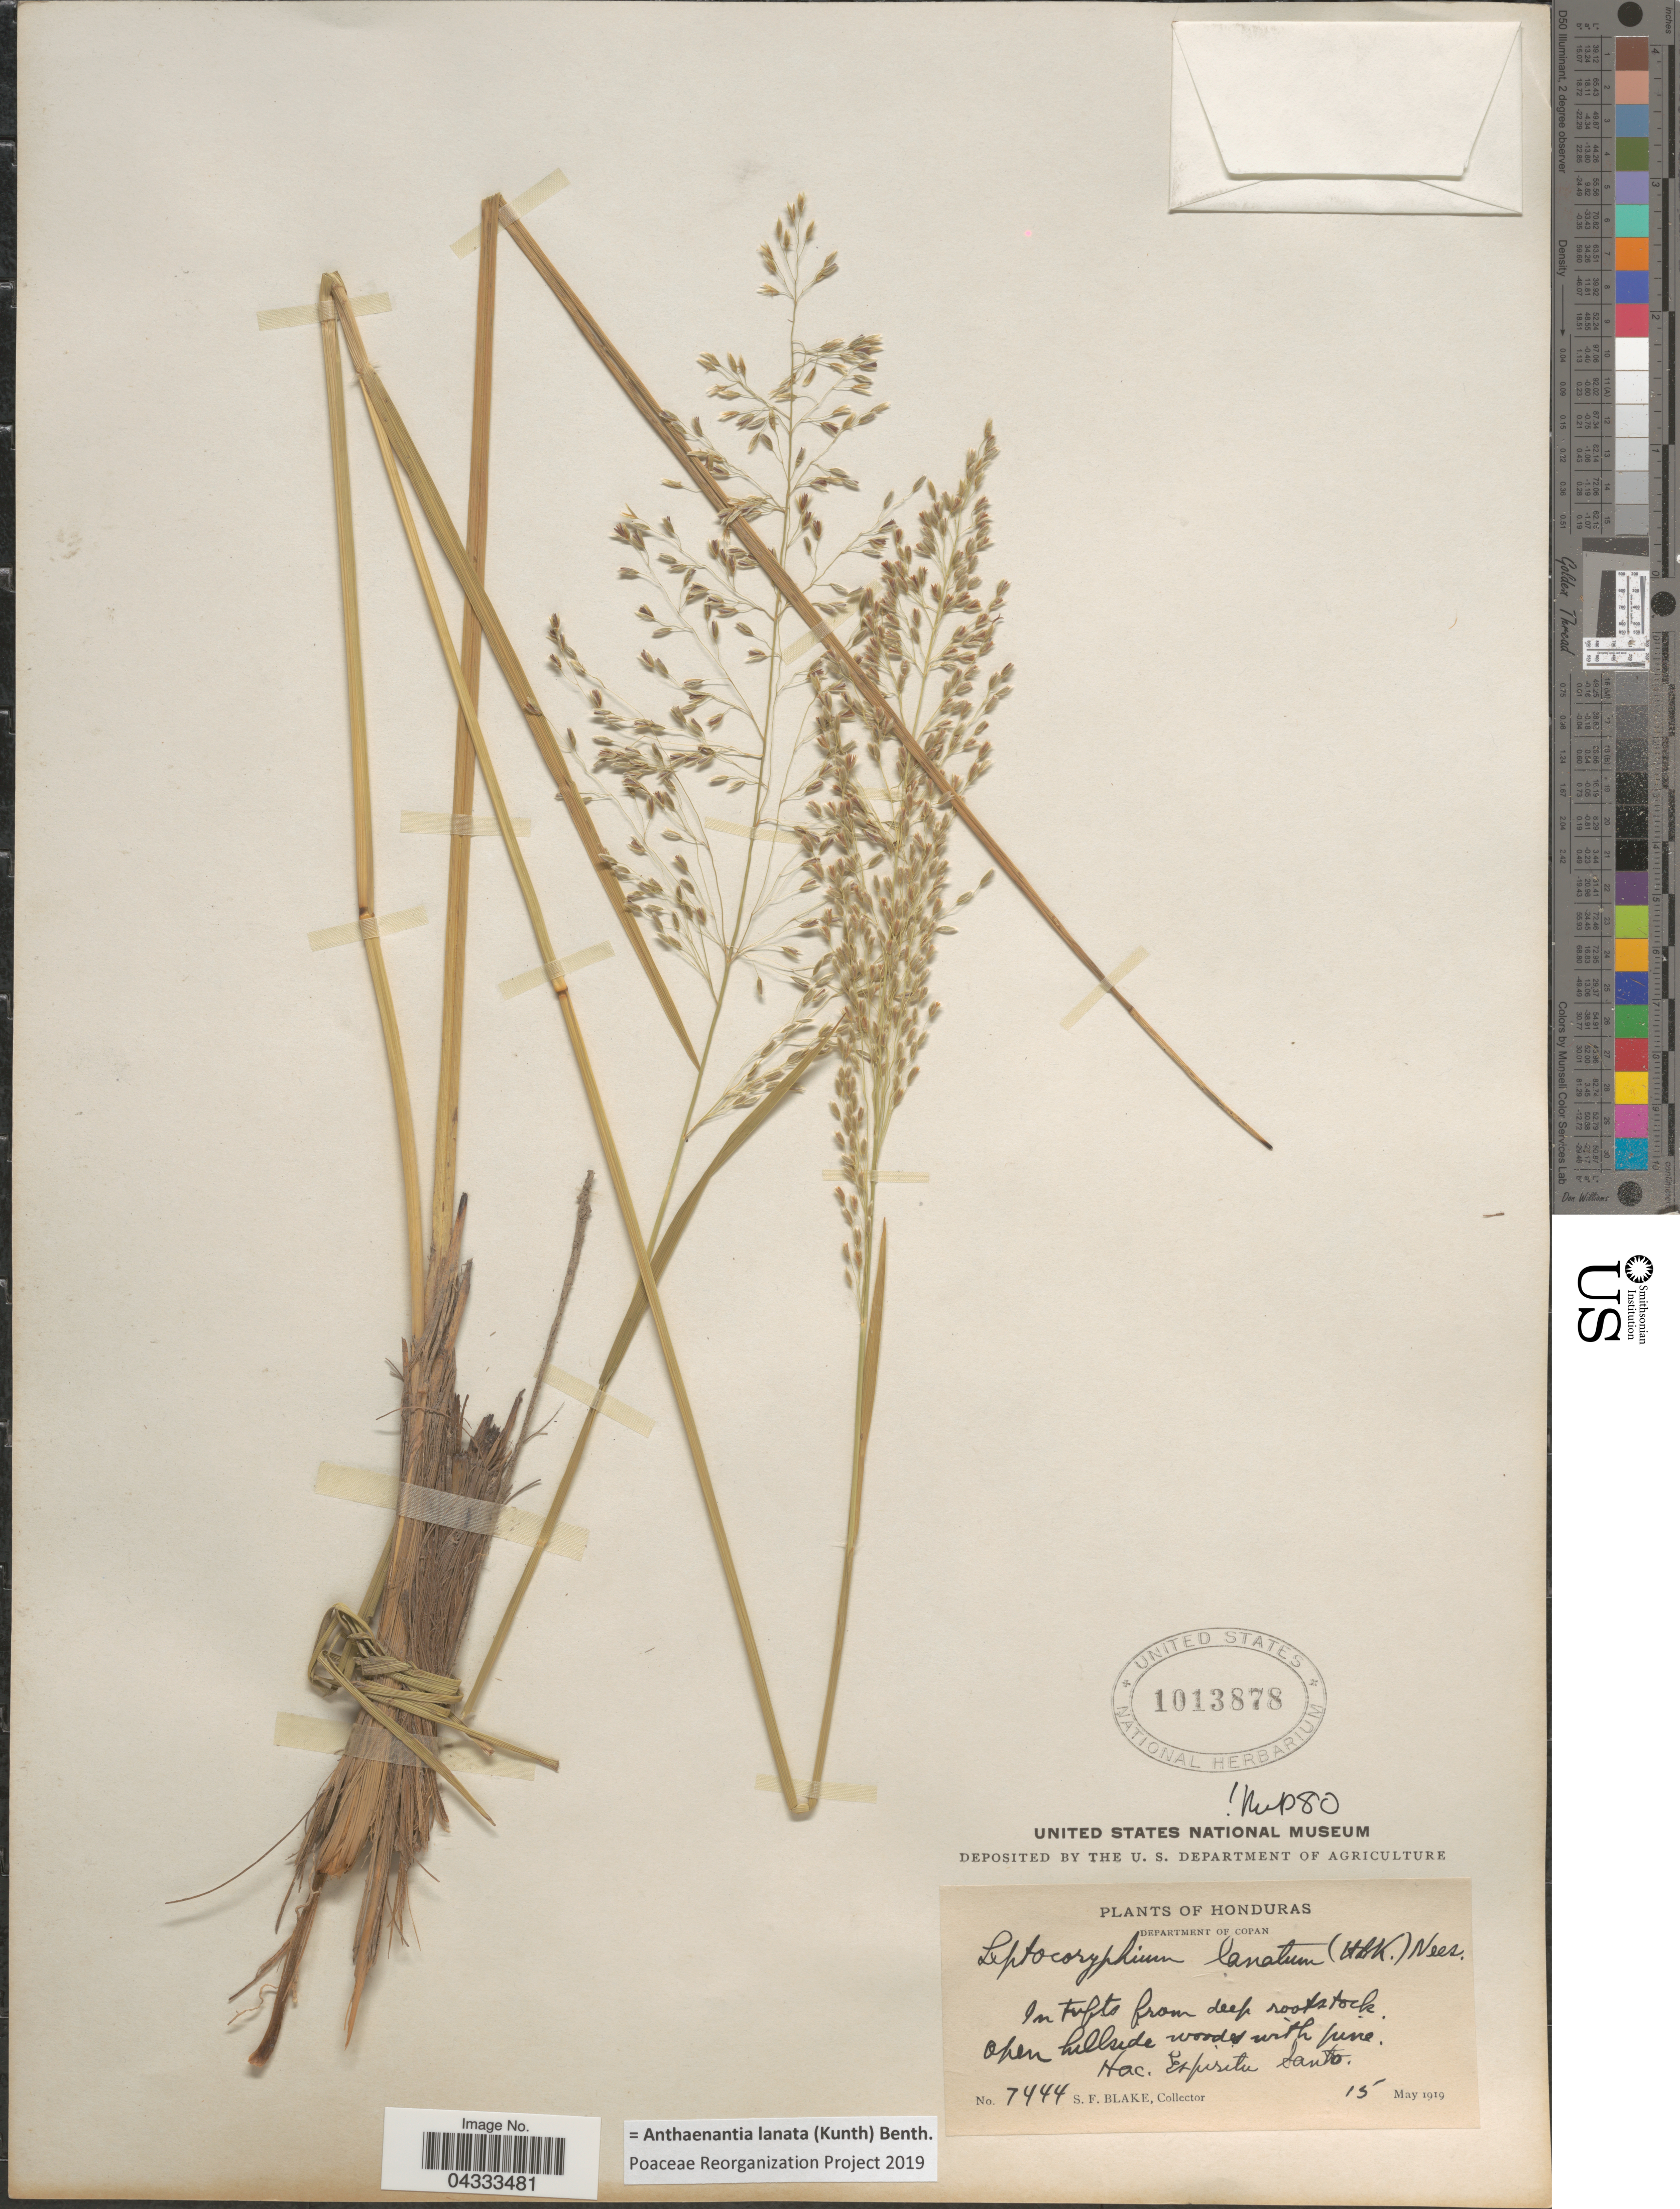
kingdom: Plantae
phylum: Tracheophyta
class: Liliopsida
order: Poales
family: Poaceae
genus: Anthaenantia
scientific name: Anthaenantia lanata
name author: (Kunth) Benth.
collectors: S. Blake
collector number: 7444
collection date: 1919-05-15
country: Honduras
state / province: Copan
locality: Department of Copan. Hac. Espiritu Santo.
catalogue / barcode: US 1013878